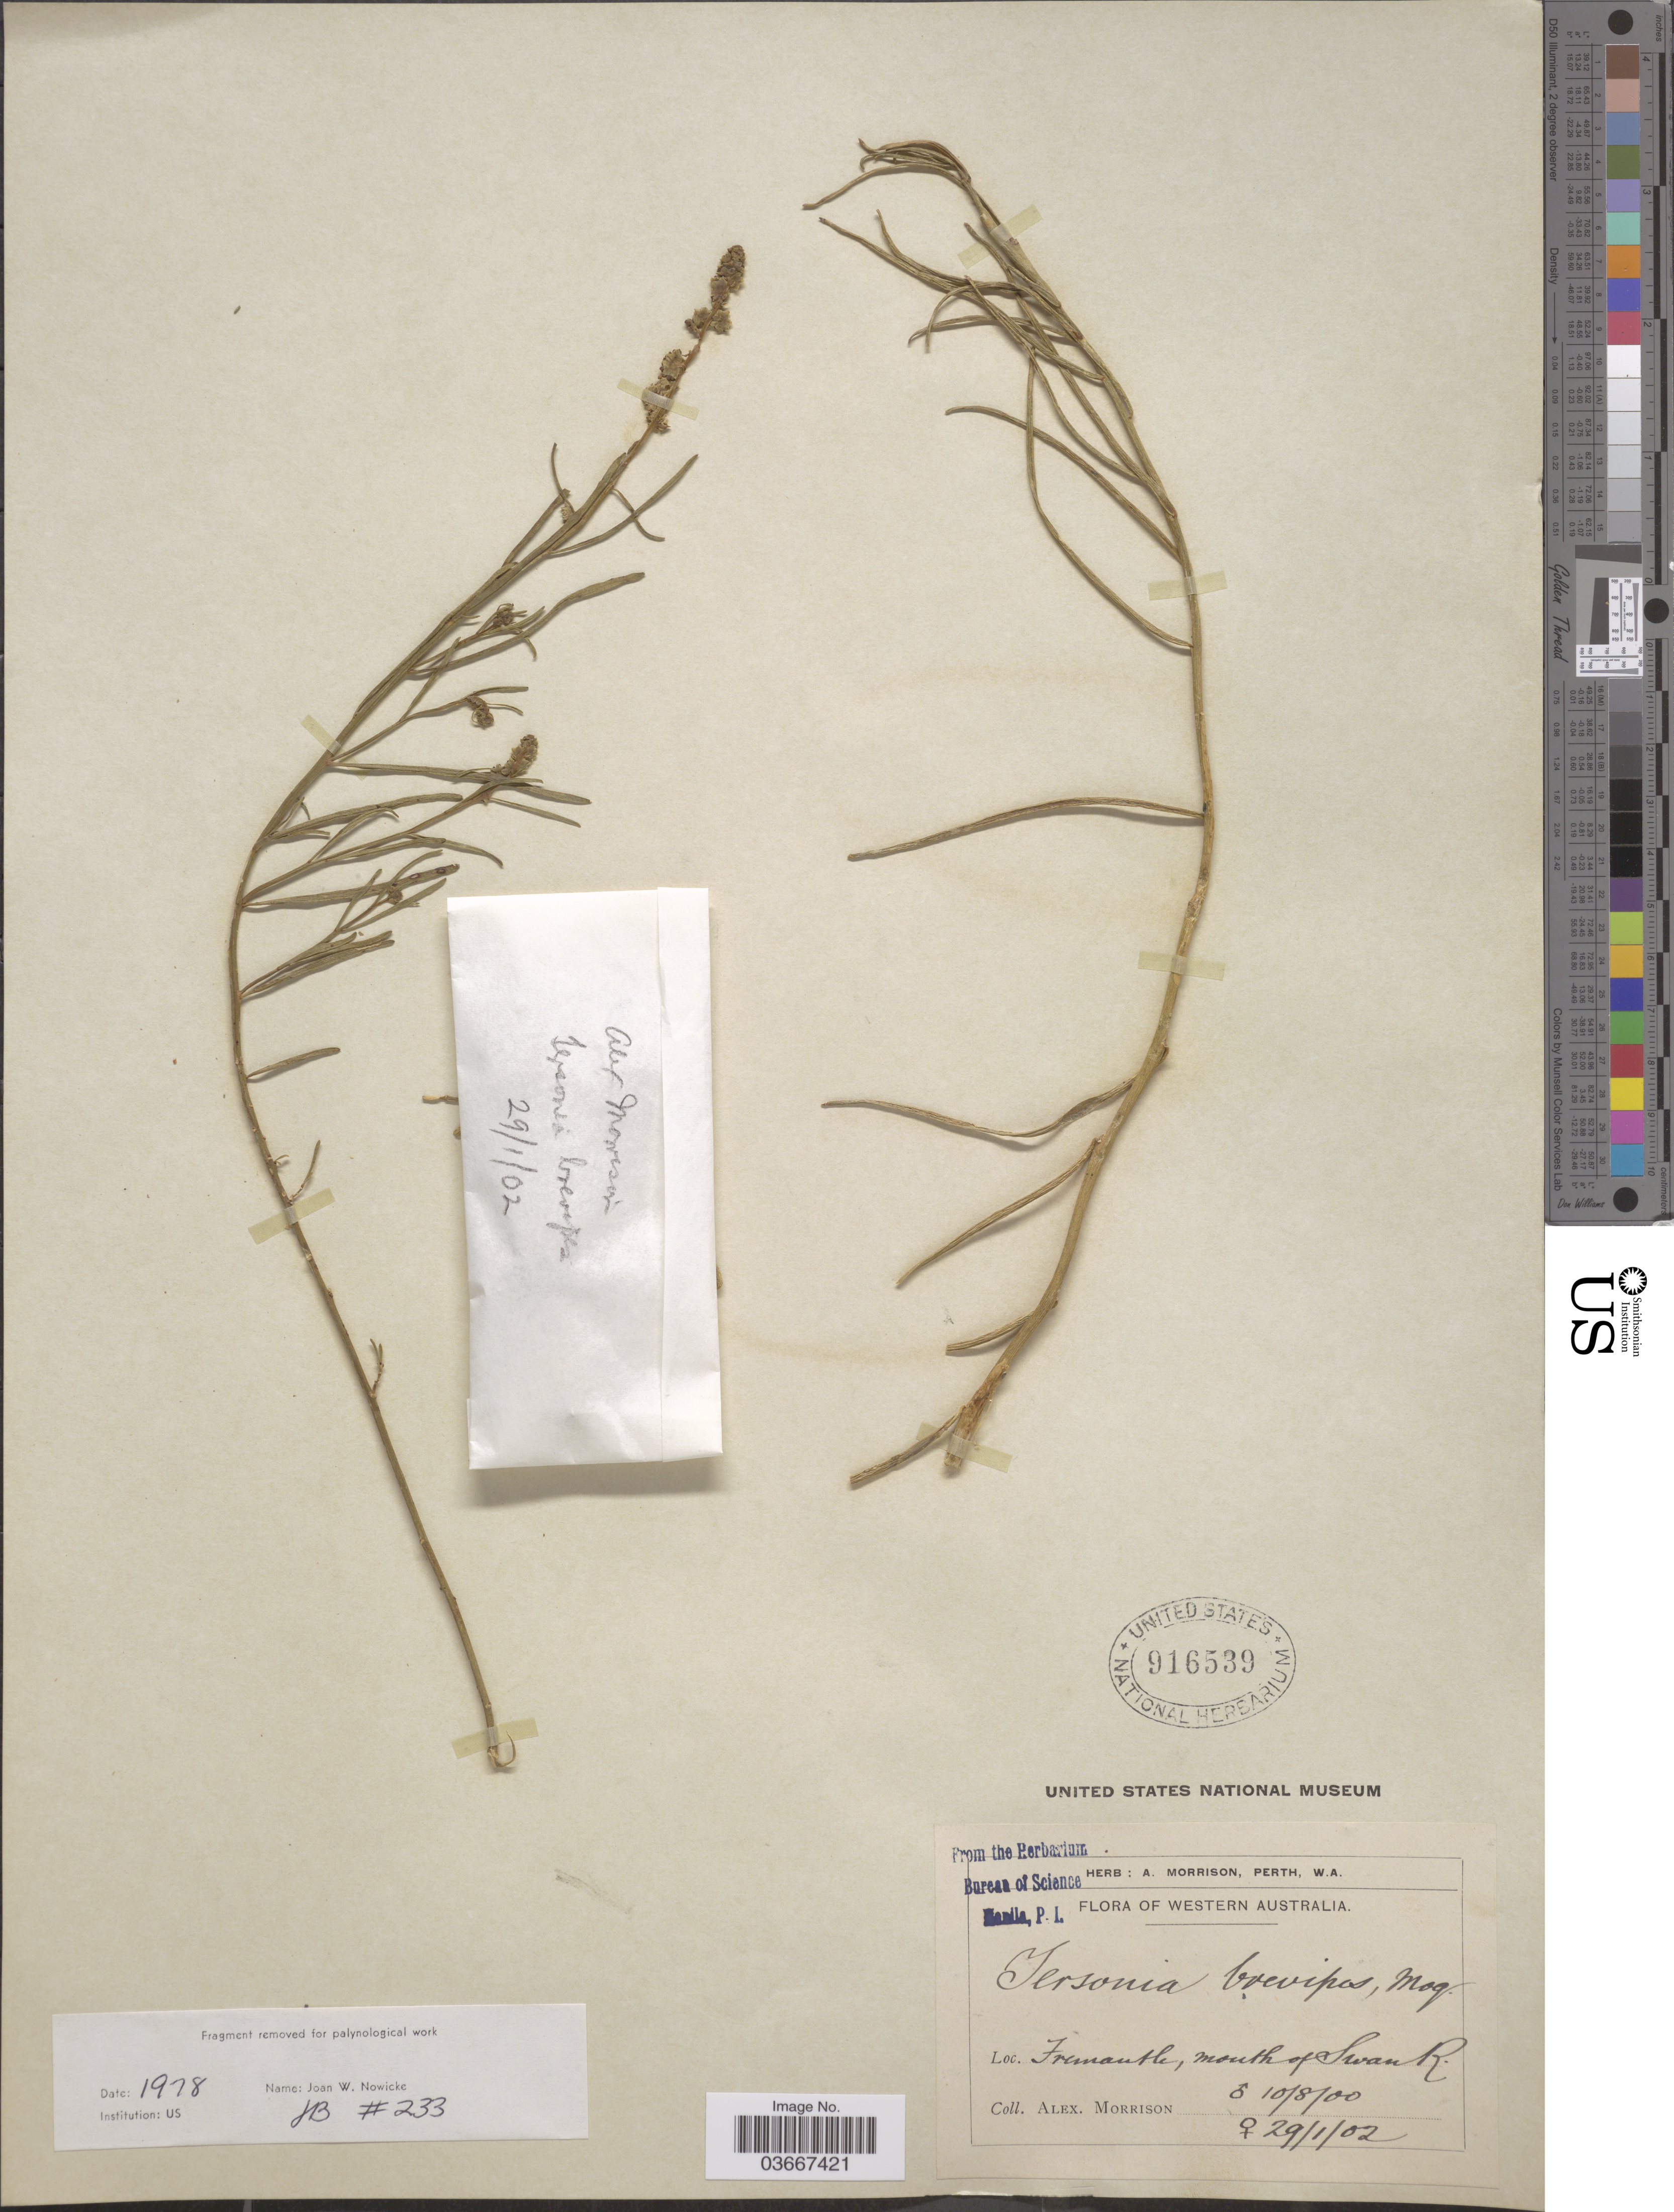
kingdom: Plantae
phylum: Tracheophyta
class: Magnoliopsida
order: Brassicales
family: Gyrostemonaceae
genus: Tersonia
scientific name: Tersonia brevipes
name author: Moq.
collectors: A. Morrison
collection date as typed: Transcribed d/m/y: 10/8/0 to 29/1/2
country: Australia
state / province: Western Australia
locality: Freemantle, mouth of Swan R.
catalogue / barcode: US 916539